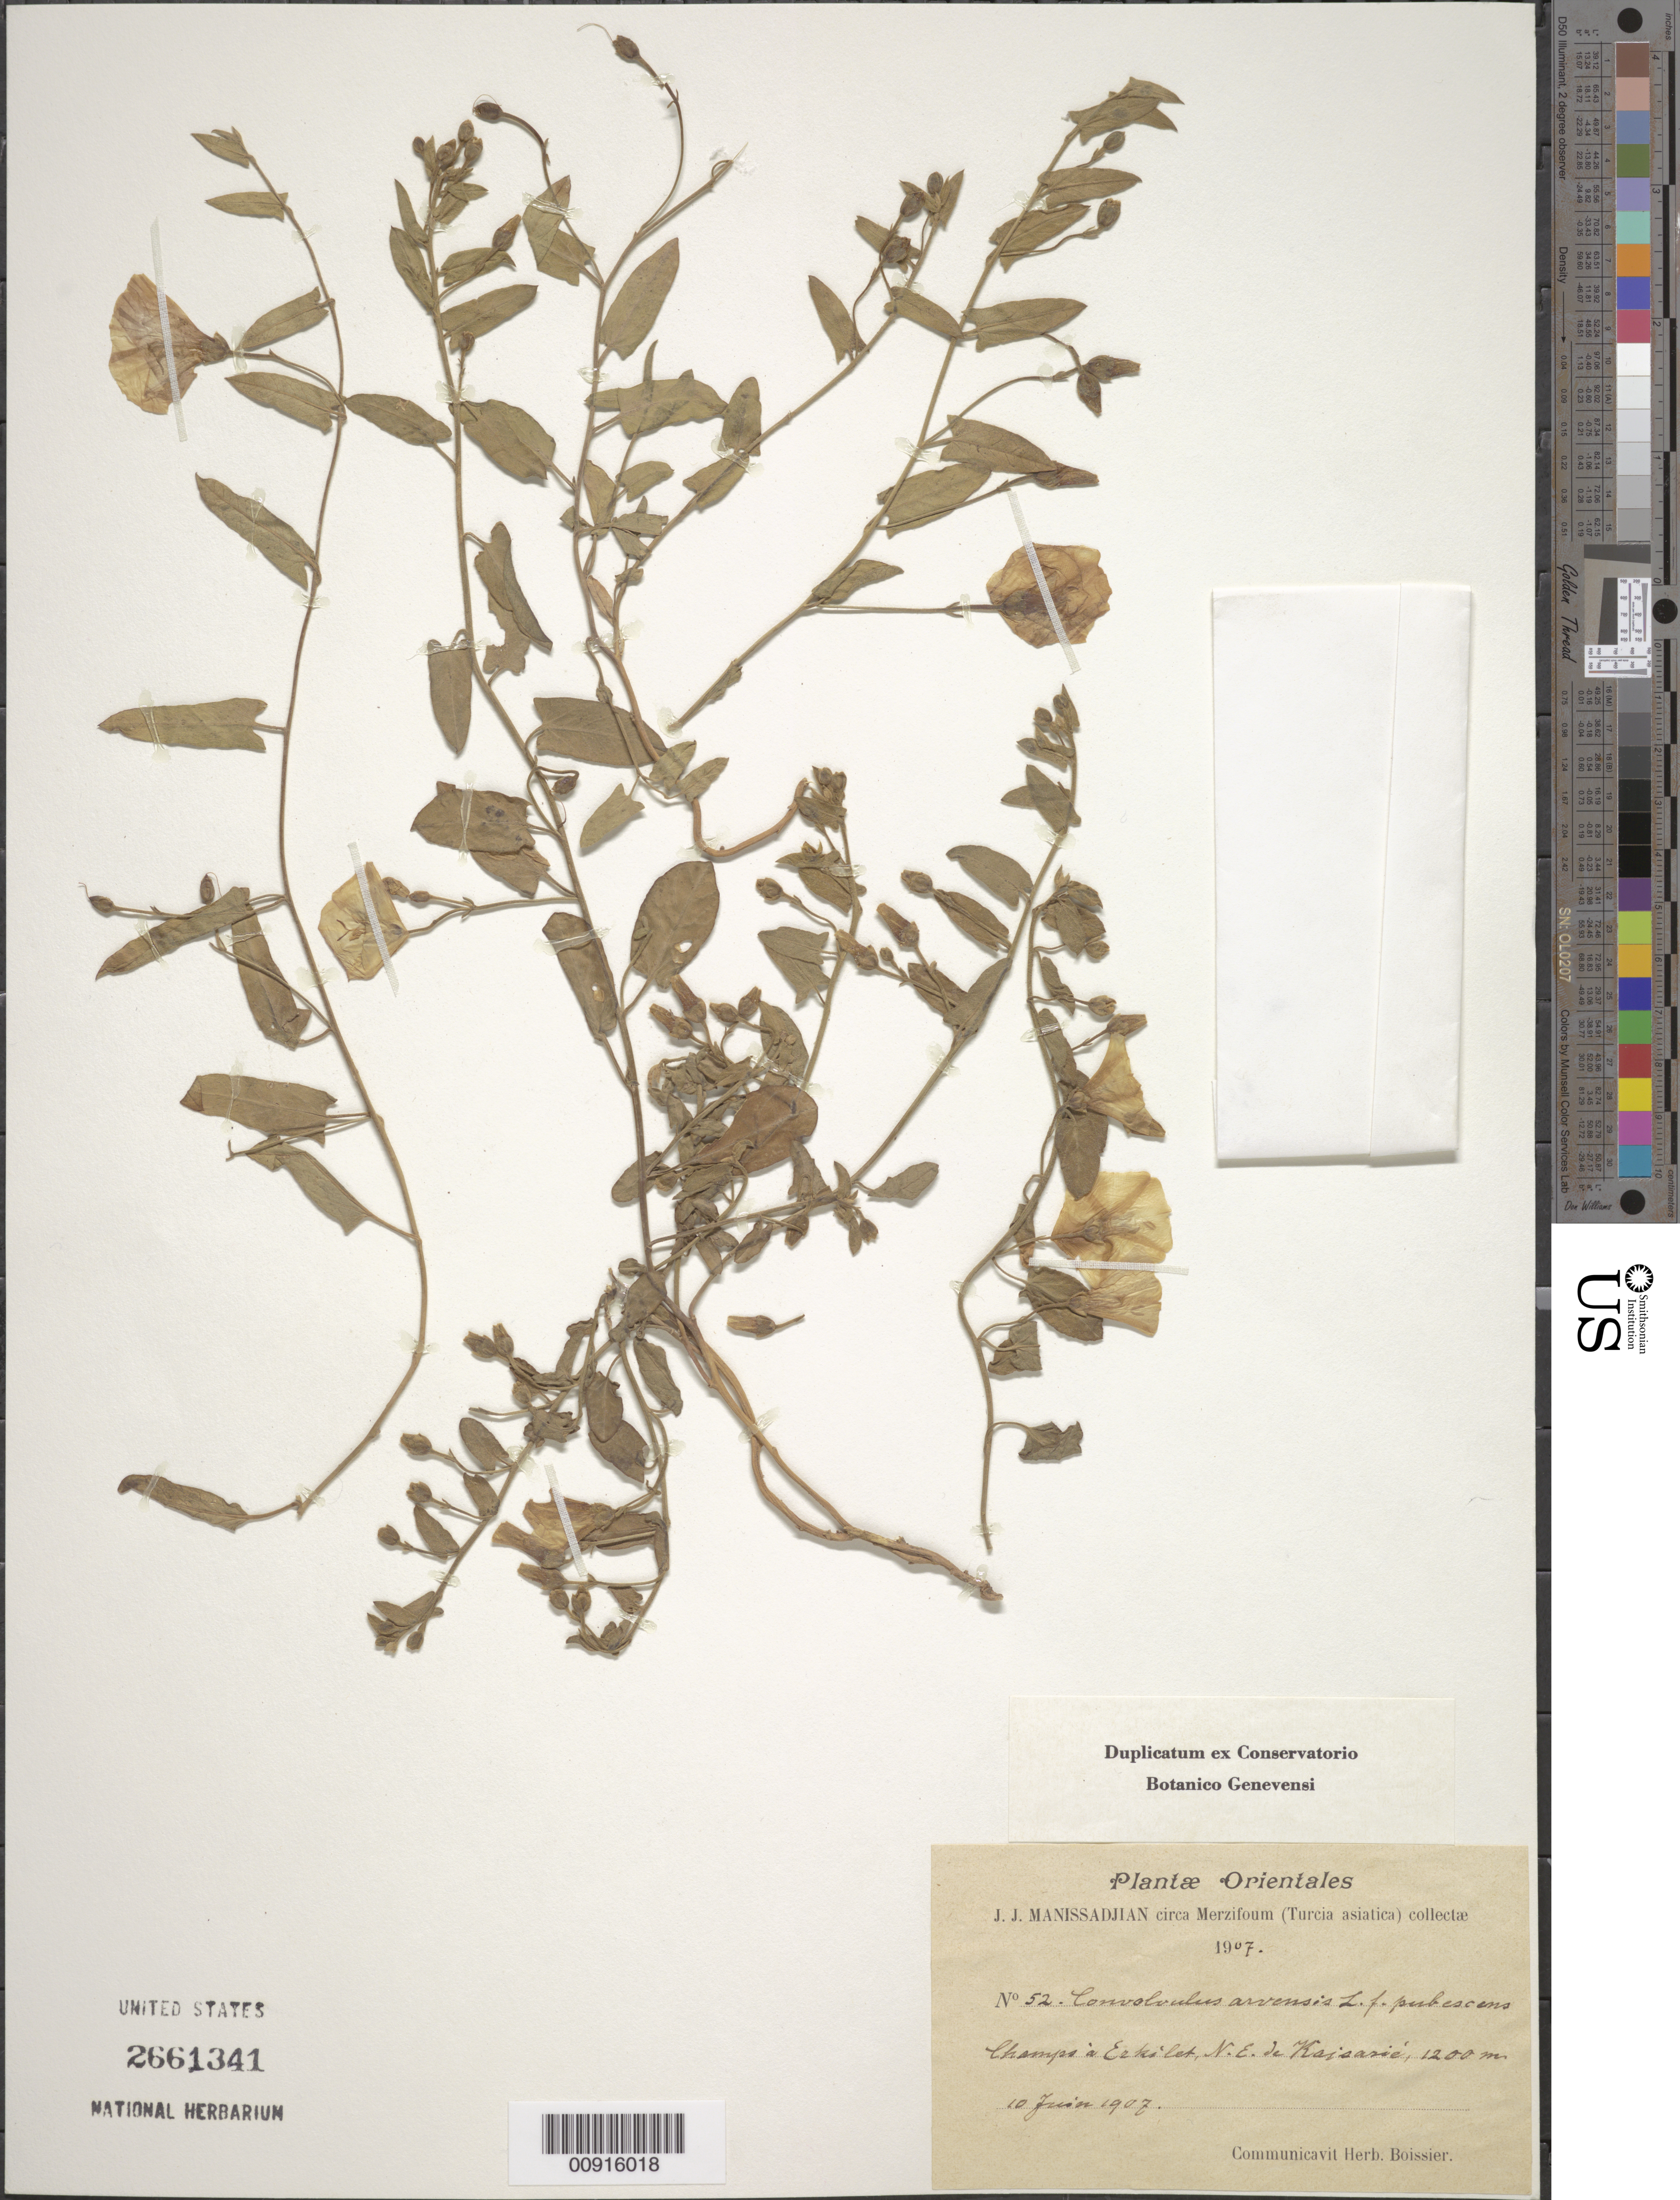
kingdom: Plantae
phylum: Tracheophyta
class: Magnoliopsida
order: Solanales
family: Convolvulaceae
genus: Convolvulus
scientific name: Convolvulus arvensis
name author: L.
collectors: J. Manissadjian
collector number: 52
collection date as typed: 10 Jun 1907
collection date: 1907-06-10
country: Turkey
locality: circa Merzifoum (Turcia asiatica) collectae. Champs à eskilet, N.E. de Kaisarié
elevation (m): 1200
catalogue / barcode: US 2661341